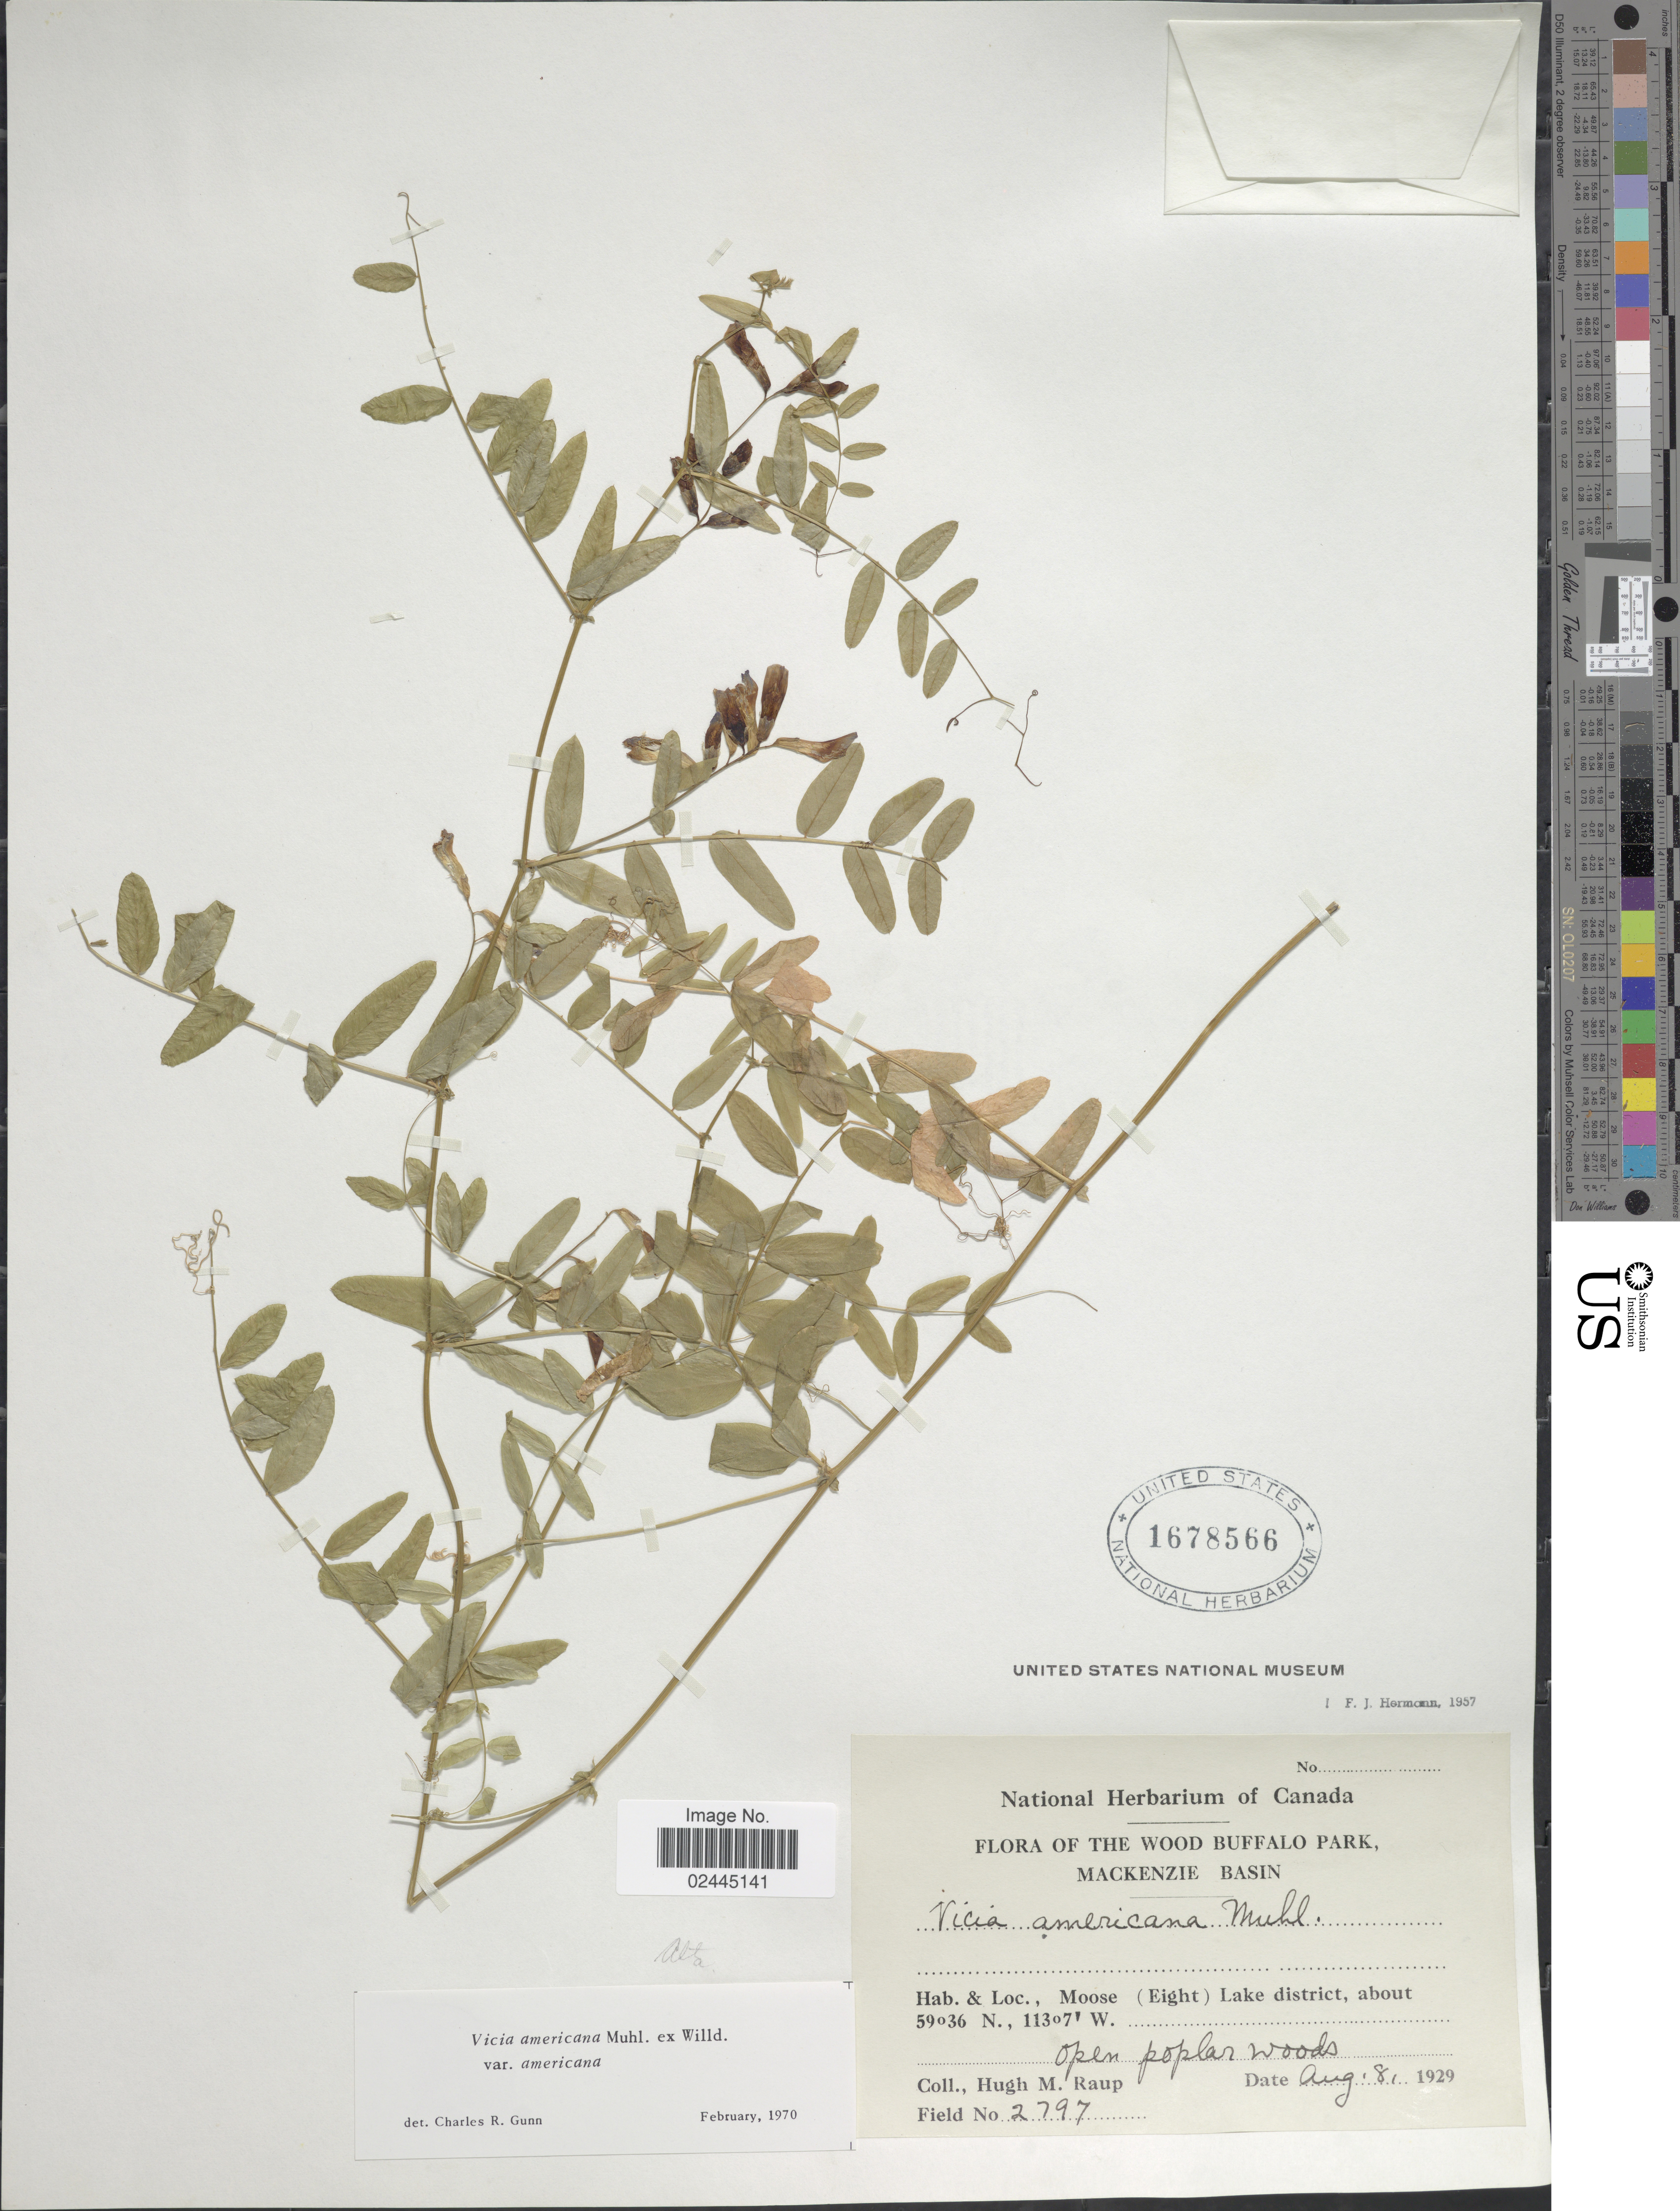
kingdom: Plantae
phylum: Tracheophyta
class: Magnoliopsida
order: Fabales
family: Fabaceae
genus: Vicia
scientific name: Vicia americana var. americana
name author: Muhl. ex Willd.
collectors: H. Raup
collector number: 2797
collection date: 1929-08-08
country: Canada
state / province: Alberta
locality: Wood Buffalo Park, Mackenzie Basin. Moose (Eight) Lake District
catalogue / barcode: US 1678566